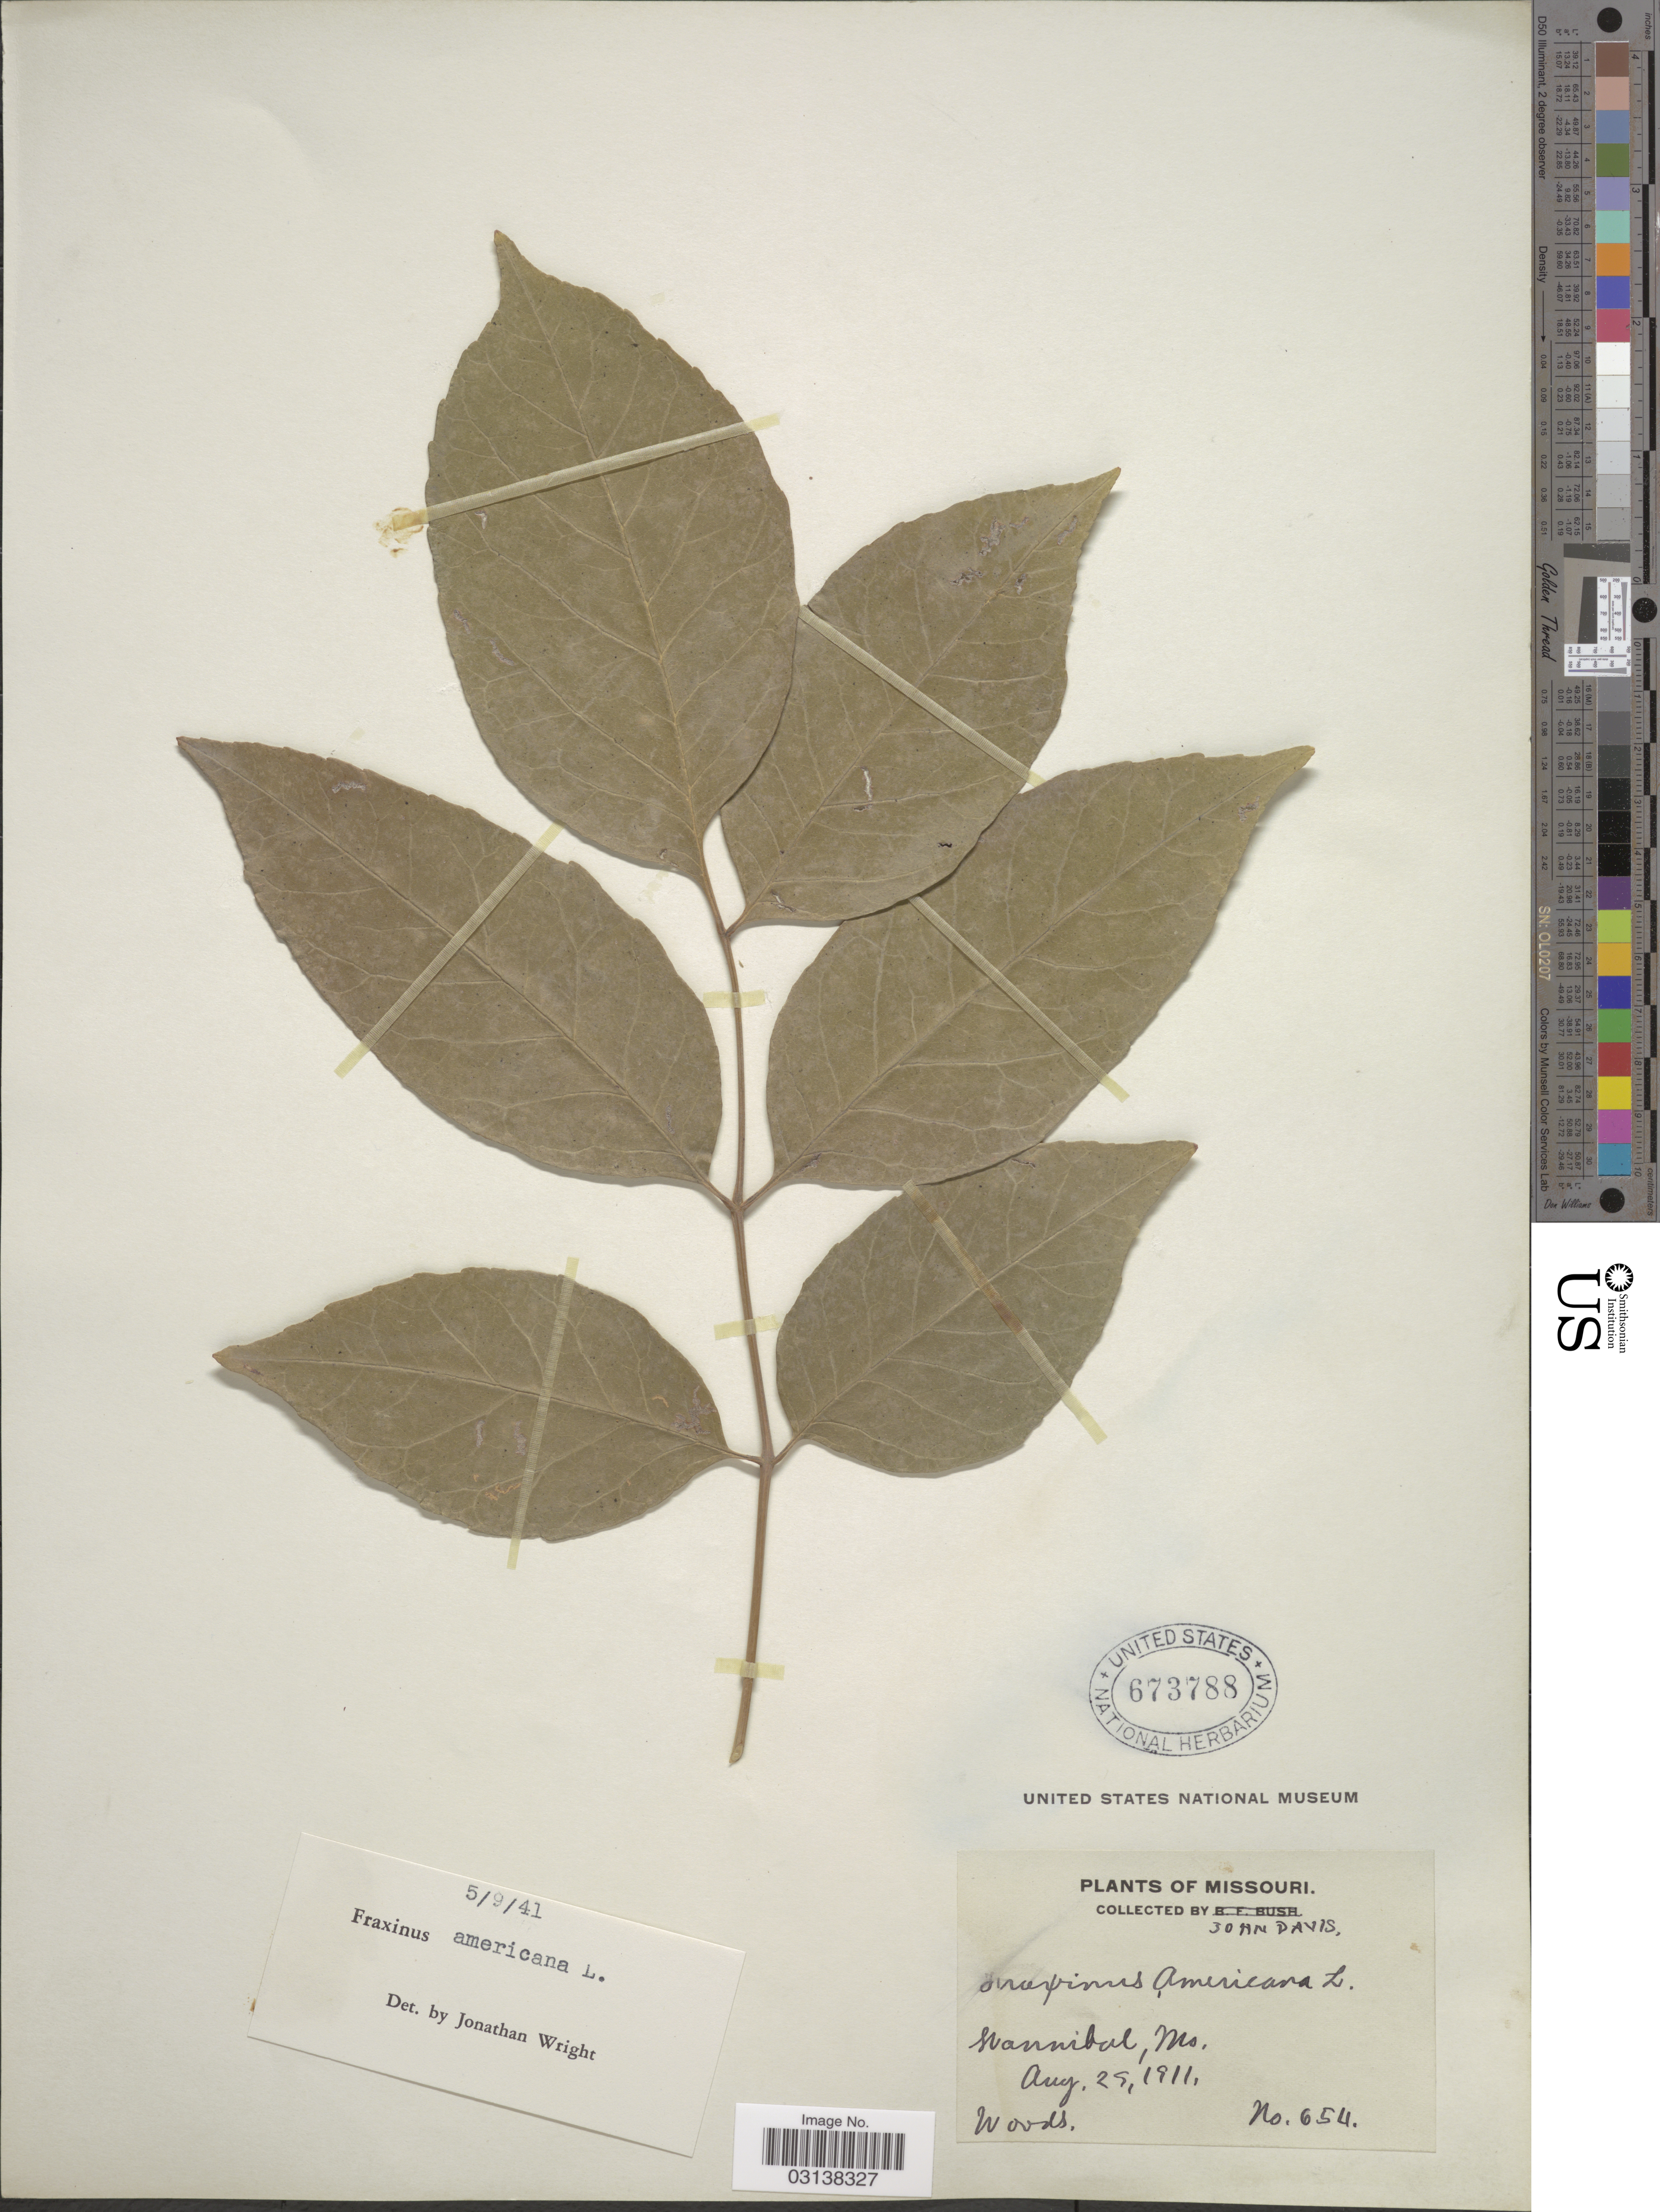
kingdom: Plantae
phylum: Tracheophyta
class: Magnoliopsida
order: Lamiales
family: Oleaceae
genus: Fraxinus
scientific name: Fraxinus americana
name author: L.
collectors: J. Davis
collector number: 654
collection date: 1911-08-29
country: United States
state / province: Missouri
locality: Hannibal.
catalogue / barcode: US 673788